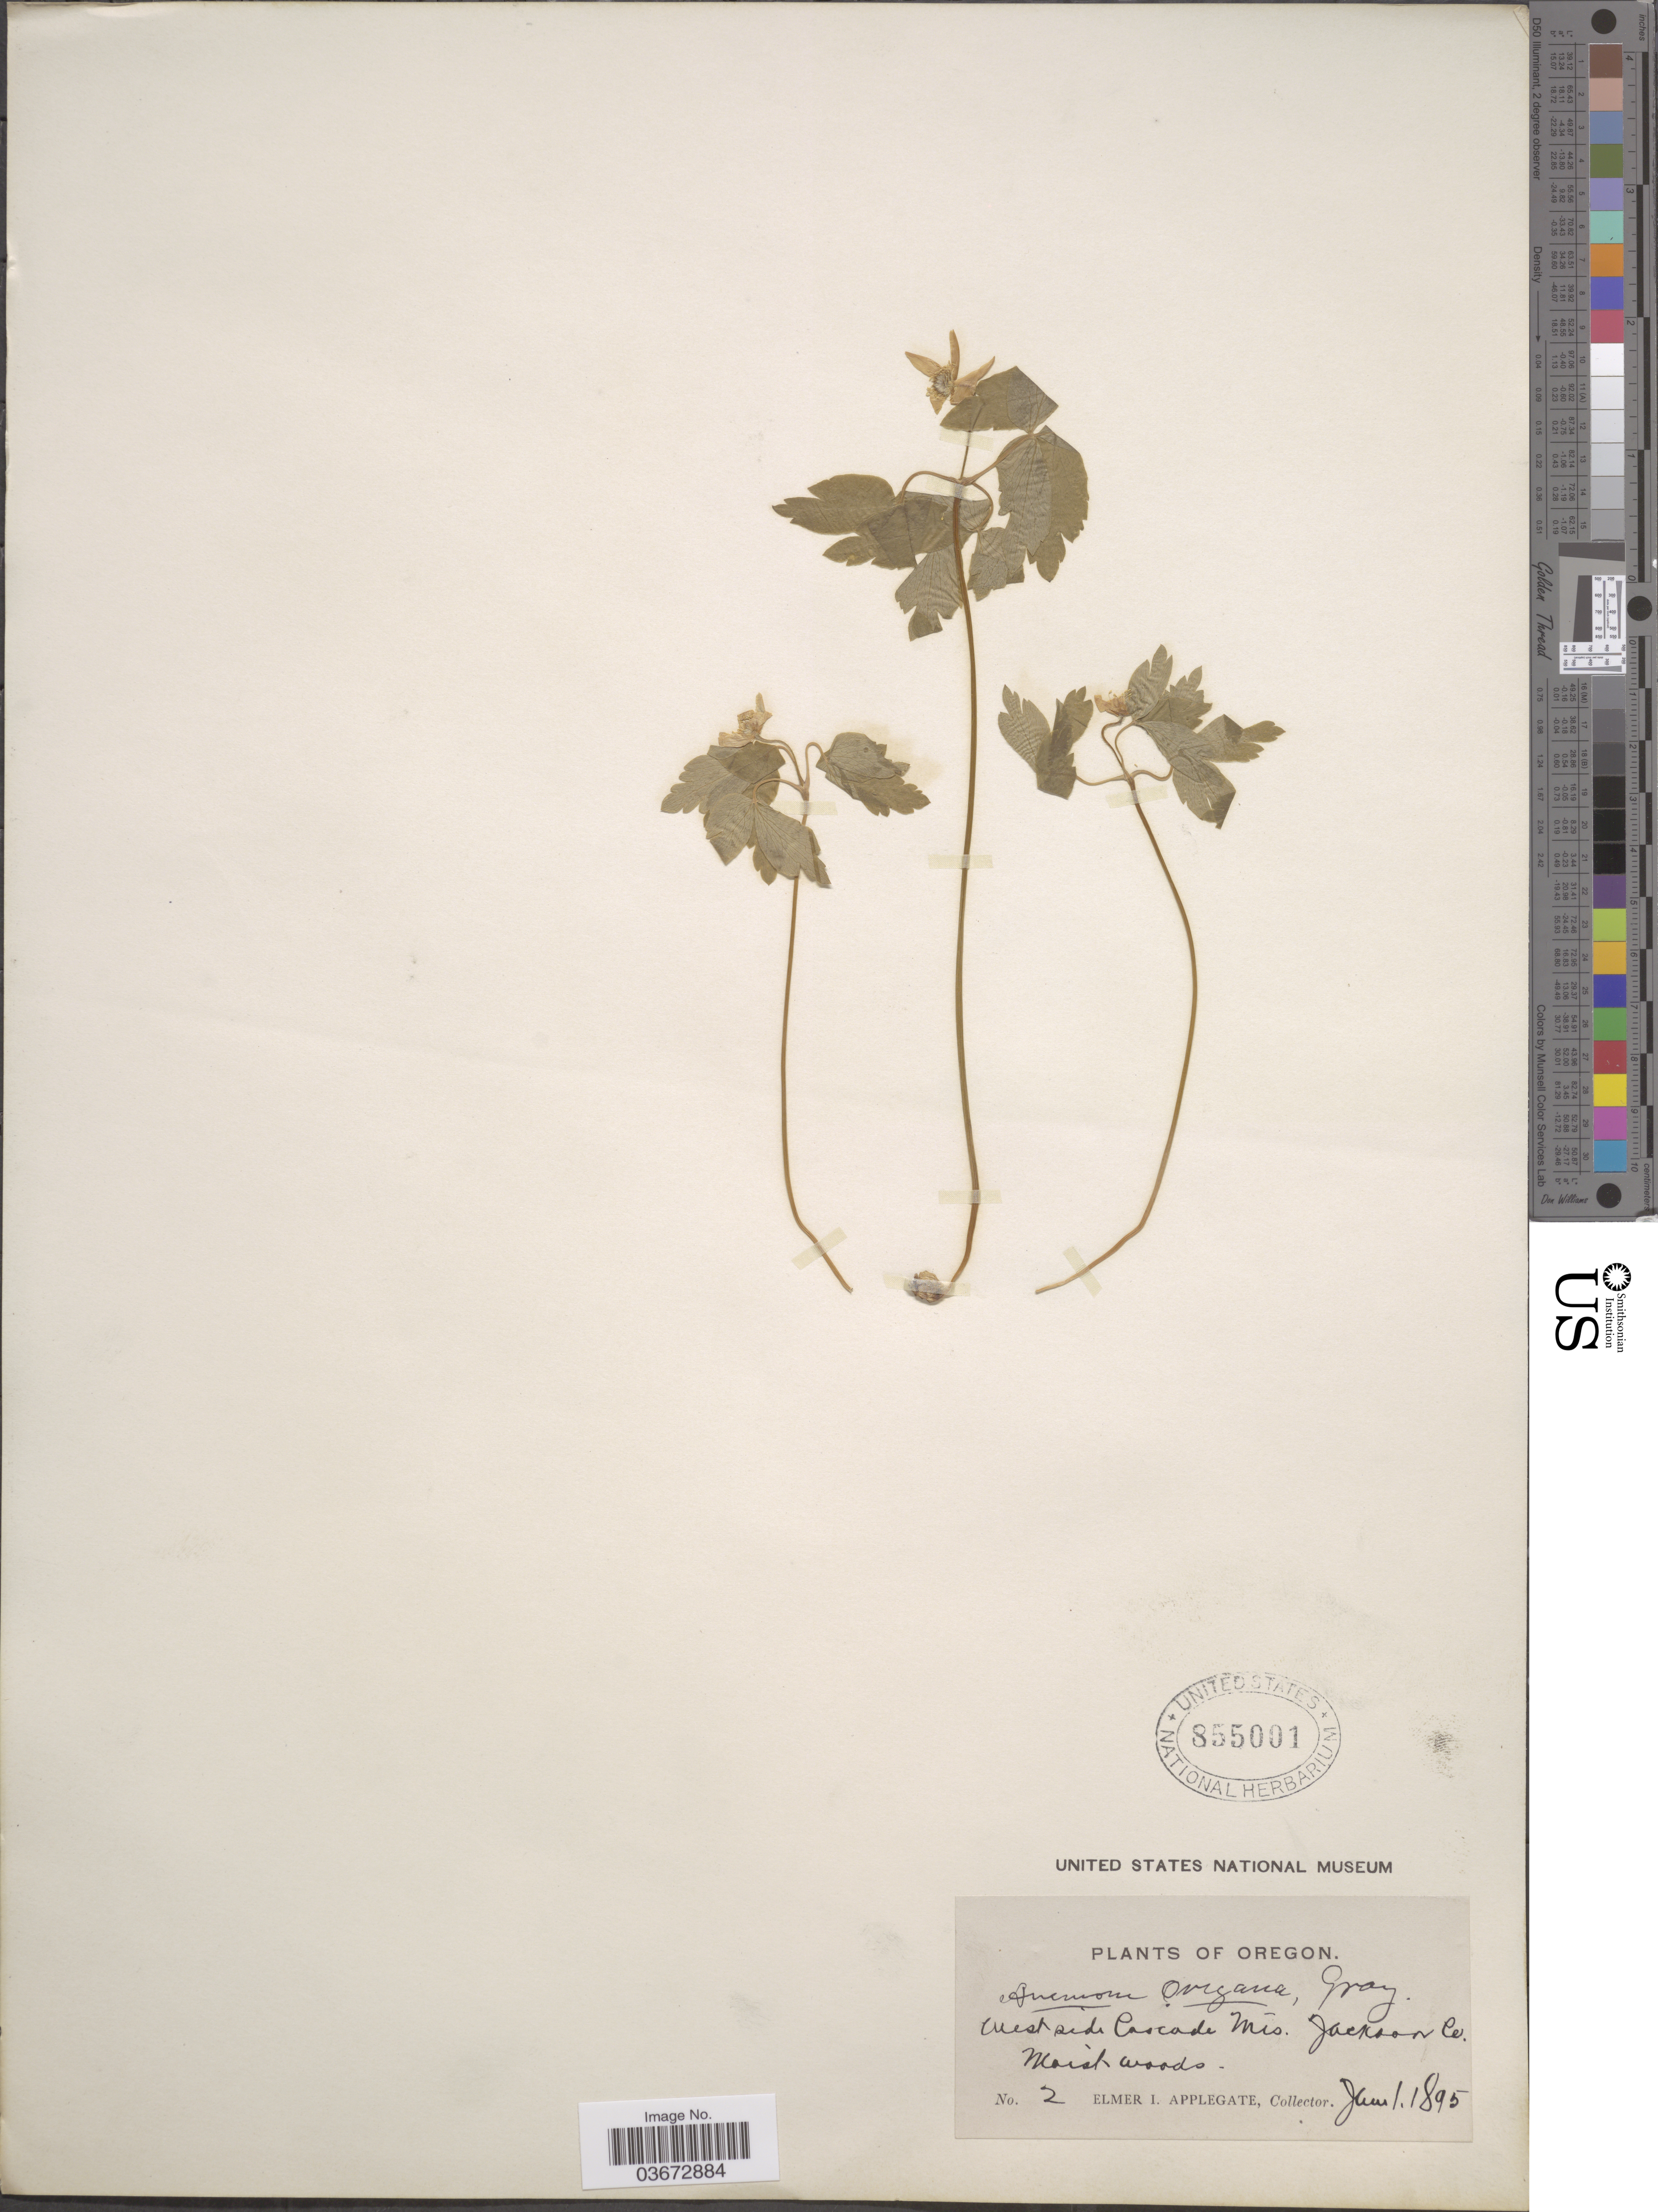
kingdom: Plantae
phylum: Tracheophyta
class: Magnoliopsida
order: Ranunculales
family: Ranunculaceae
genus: Anemone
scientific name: Anemone quinquefolia var. oregana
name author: (A. Gray) B.L. Rob.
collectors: E. I. Applegate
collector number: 2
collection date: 1895-06-01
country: United States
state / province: Oregon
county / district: Jackson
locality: West side Cascade Mts. Jackson Co.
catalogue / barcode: US 855001